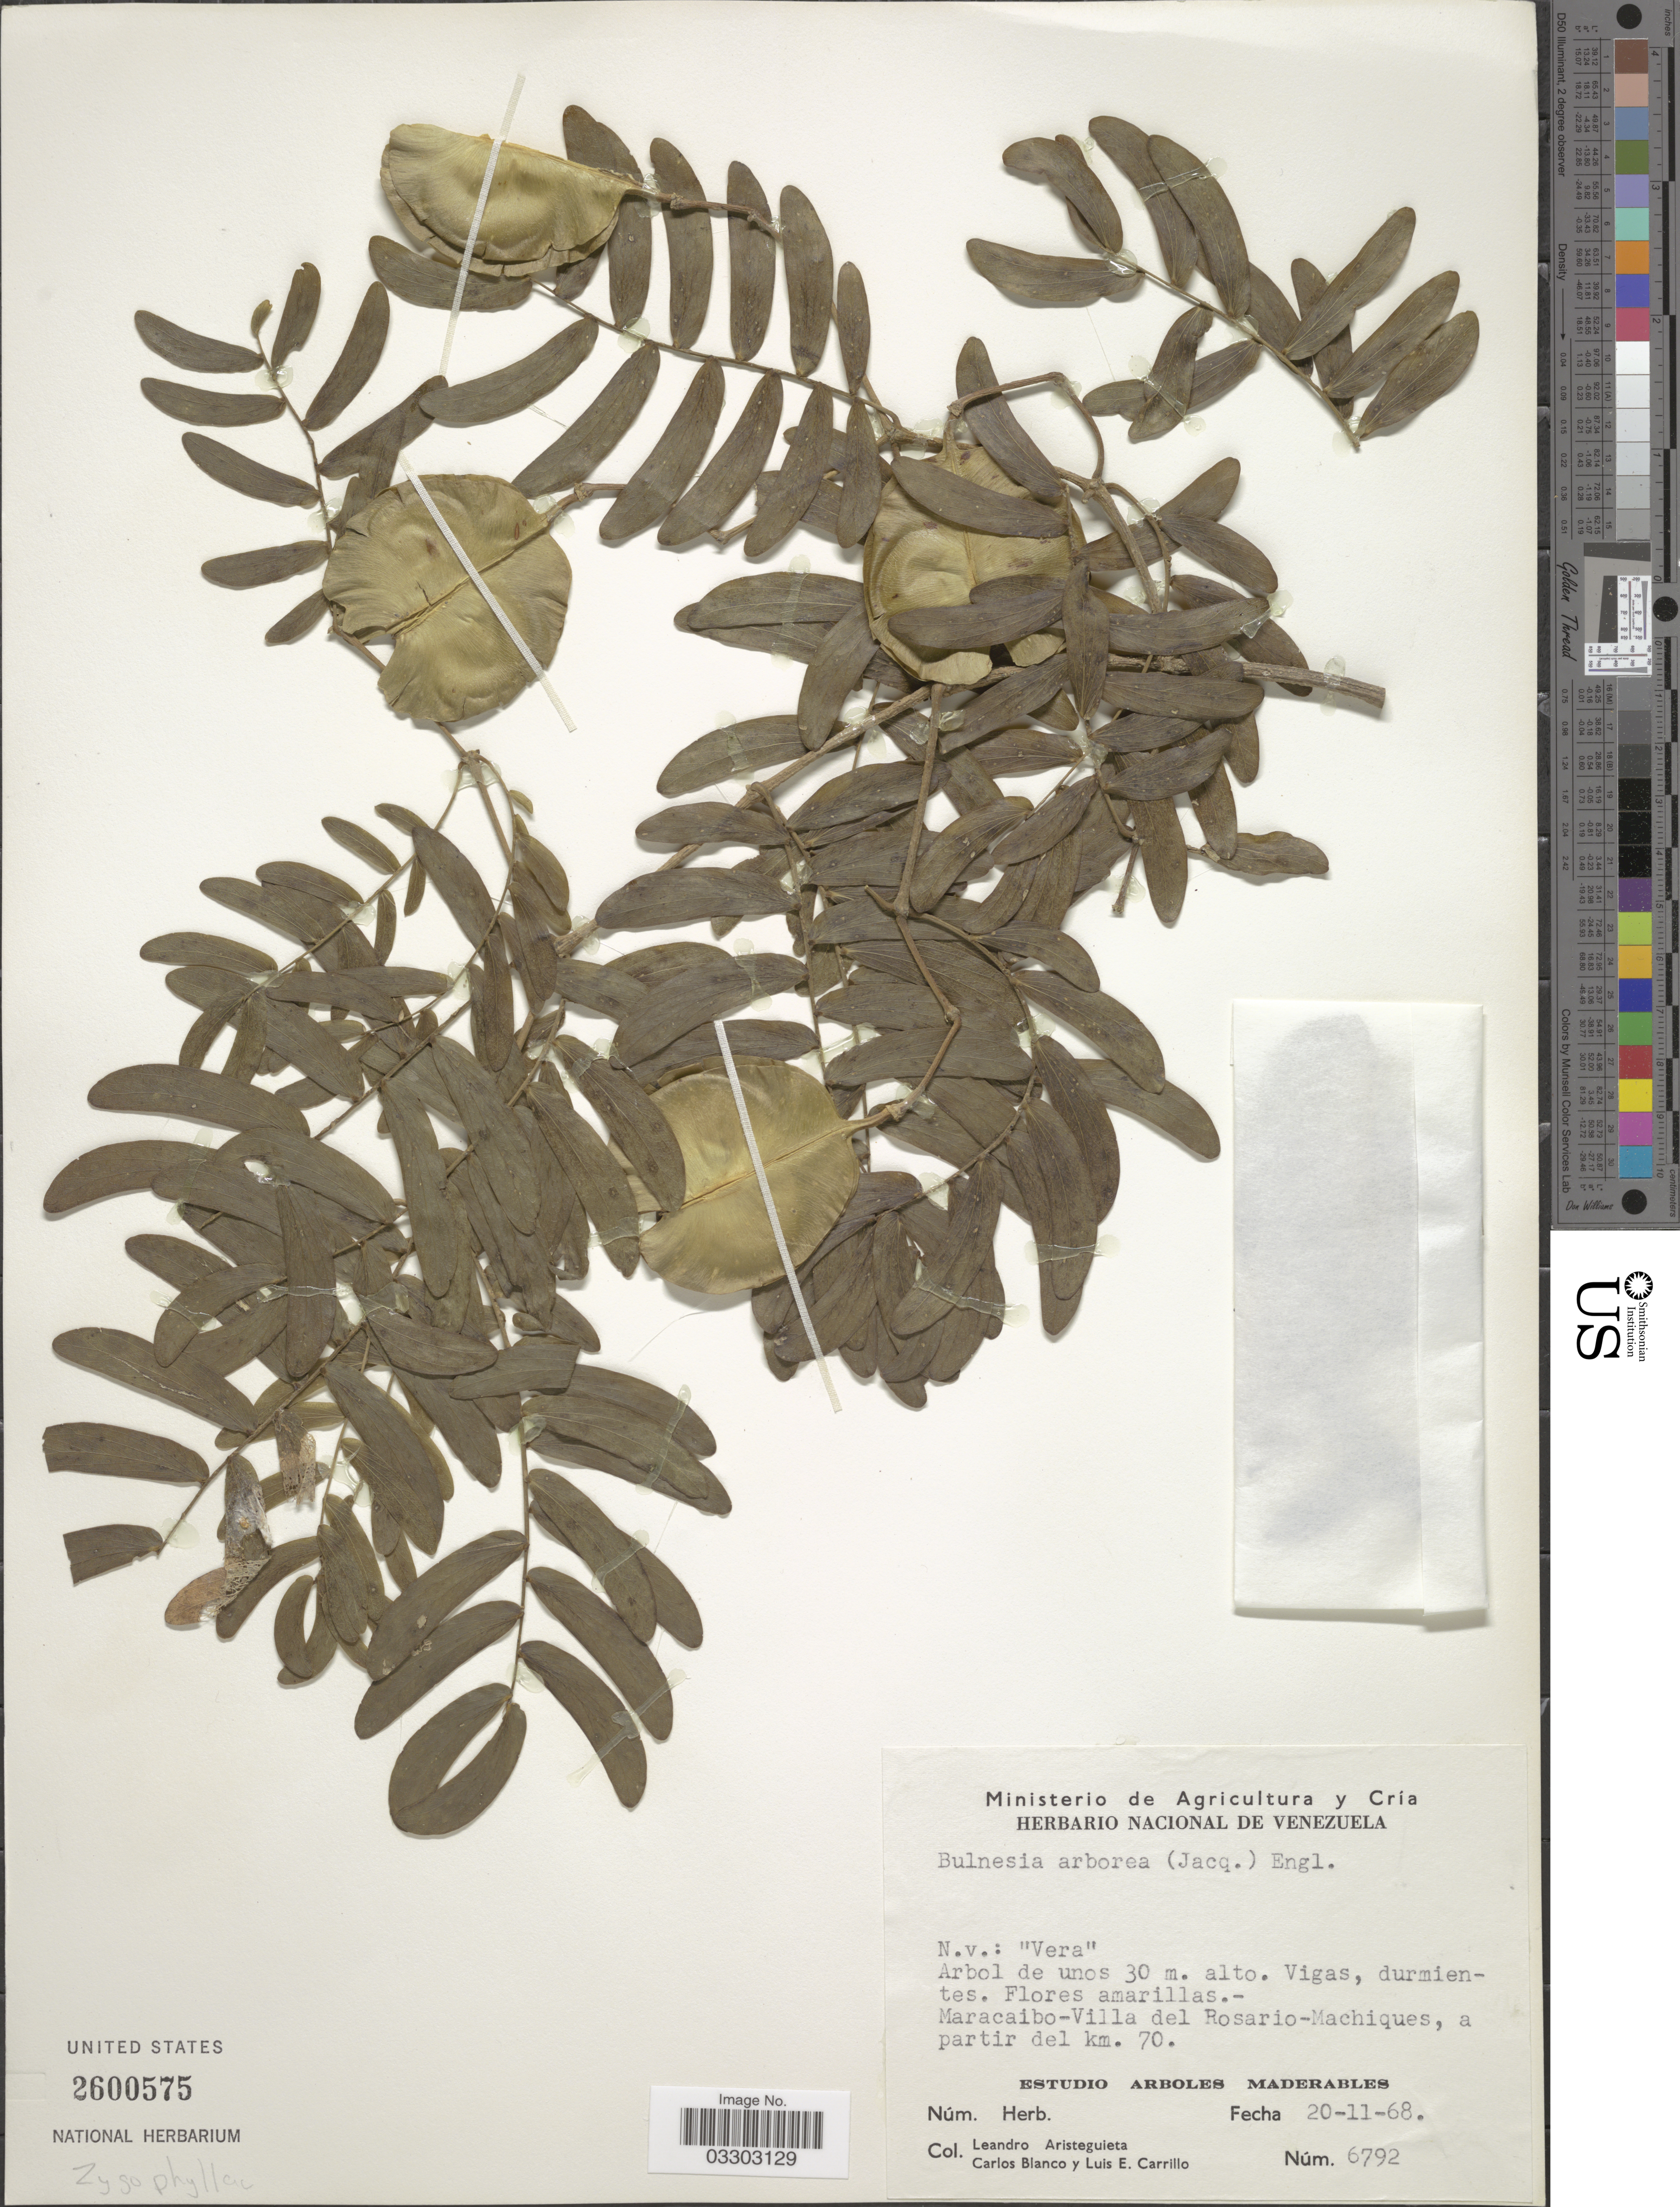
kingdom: Plantae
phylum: Tracheophyta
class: Magnoliopsida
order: Zygophyllales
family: Zygophyllaceae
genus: Gonopterodendron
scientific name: Gonopterodendron arboreum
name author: (Jacq.) Godoy-Bürki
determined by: U.S. National Herbarium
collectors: L. Aristeguieta, C. Blanco & L. Carrillo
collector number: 6792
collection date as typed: Transcribed d/m/y: 20/11/68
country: Venezuela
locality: Maracaibo-Villa del Rosario-Machiques, a partir del km. 70.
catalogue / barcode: US 2600575